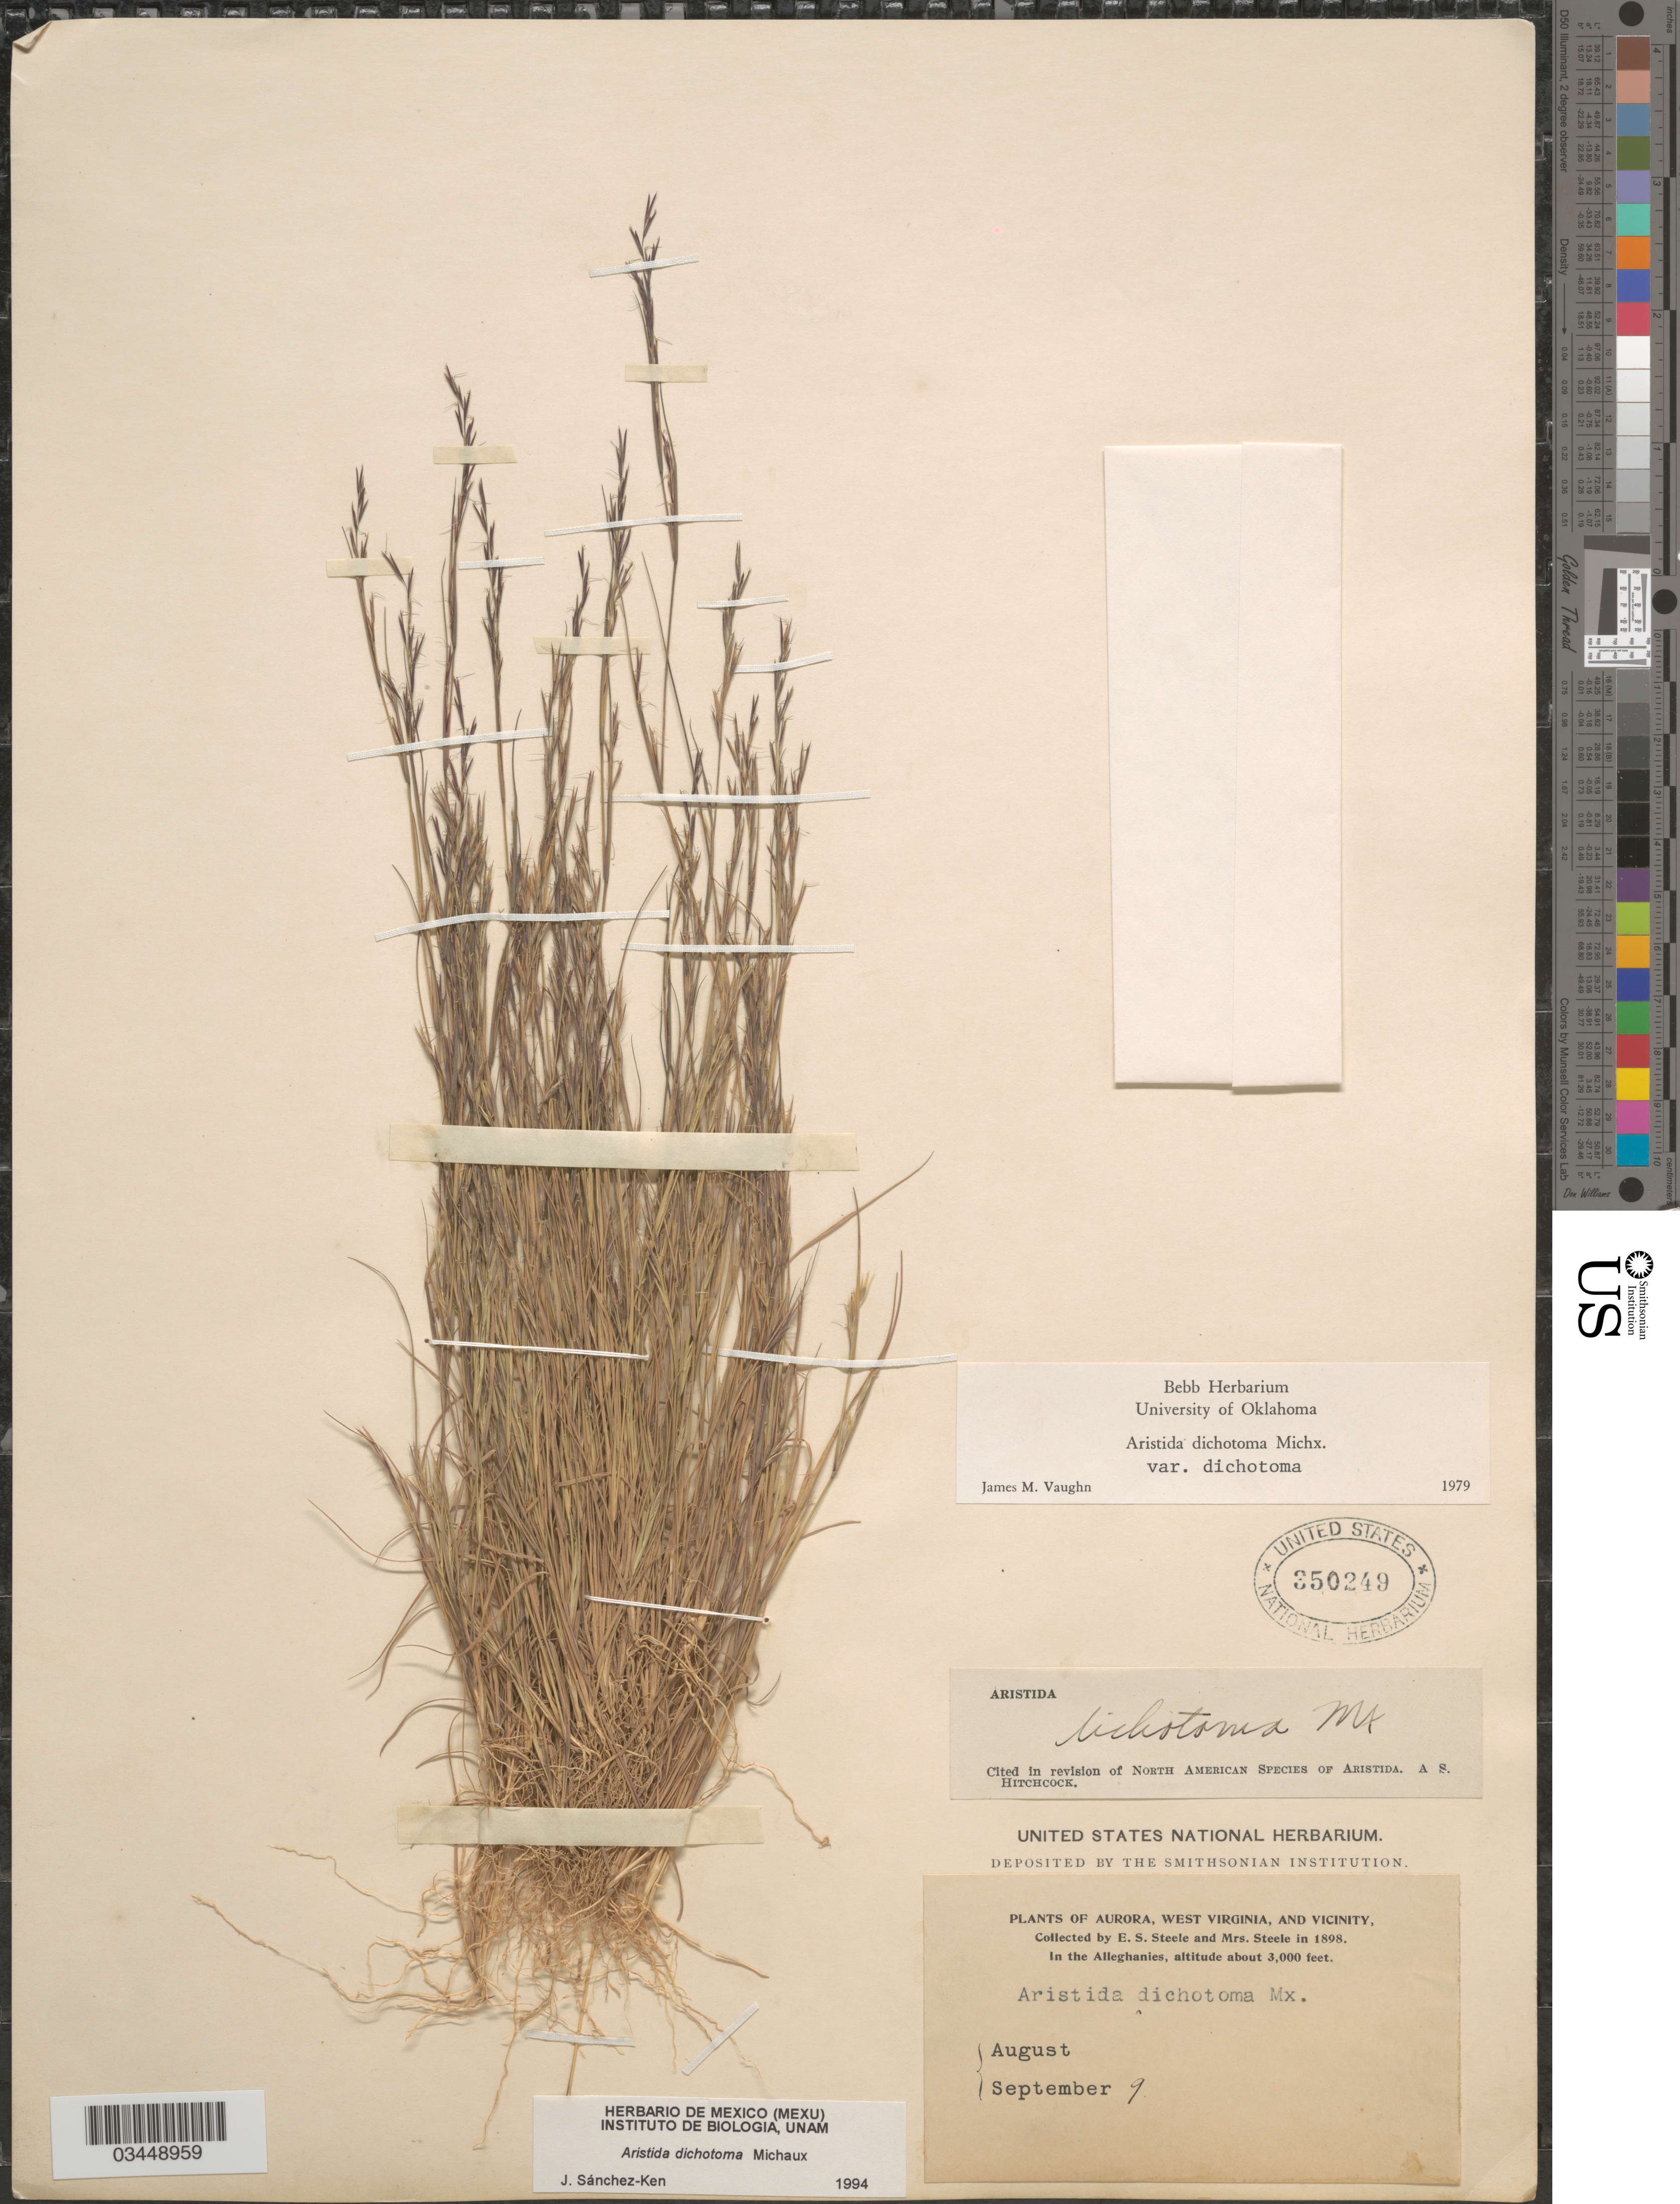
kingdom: Plantae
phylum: Tracheophyta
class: Liliopsida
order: Poales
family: Poaceae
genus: Aristida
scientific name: Aristida dichotoma var. dichotoma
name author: Michx.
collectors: E. Steele & Mrs. E. S. Steele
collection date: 1898-09-09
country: United States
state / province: West Virginia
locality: Aurora and Vicinity. In the Alleghanies.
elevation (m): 914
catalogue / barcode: US 350249